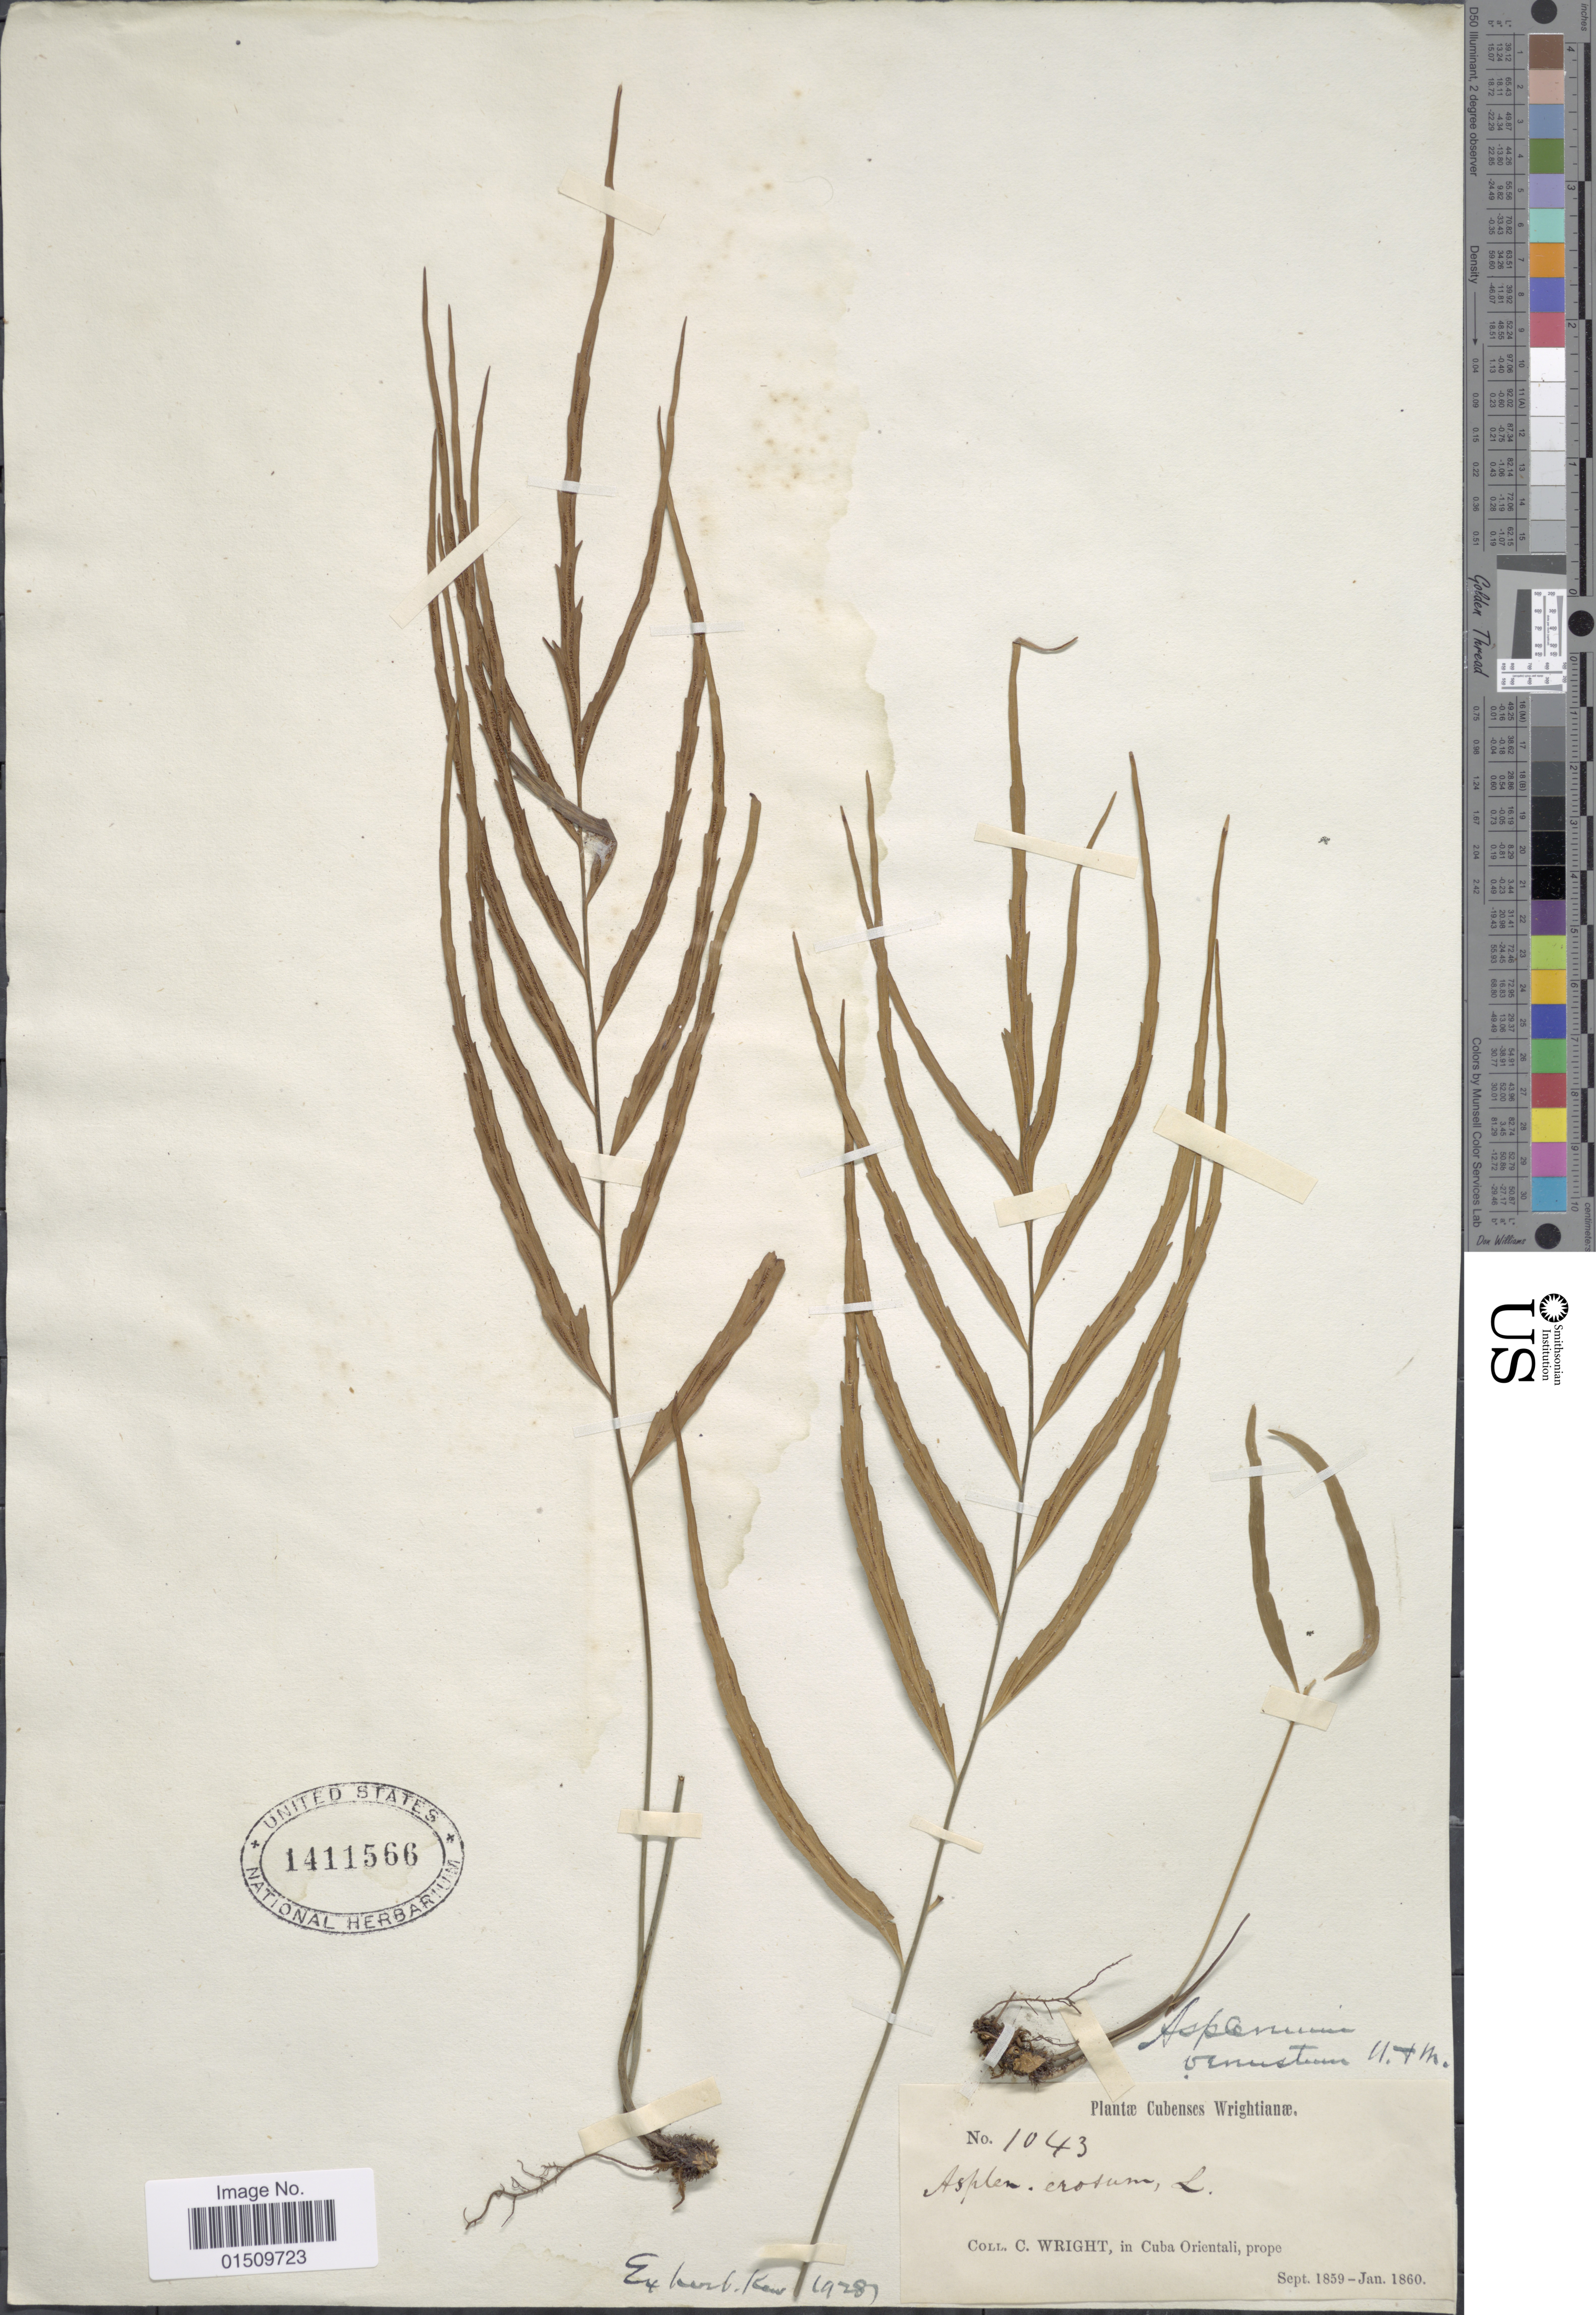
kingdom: Plantae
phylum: Tracheophyta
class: Polypodiopsida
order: Polypodiales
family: Aspleniaceae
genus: Asplenium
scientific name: Asplenium venustum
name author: Underw. & Maxon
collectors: C. Wright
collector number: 1043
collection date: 1859-09/1860-01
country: Cuba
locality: Cubenses, Cuba Orientali, prope.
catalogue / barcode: US 1411566